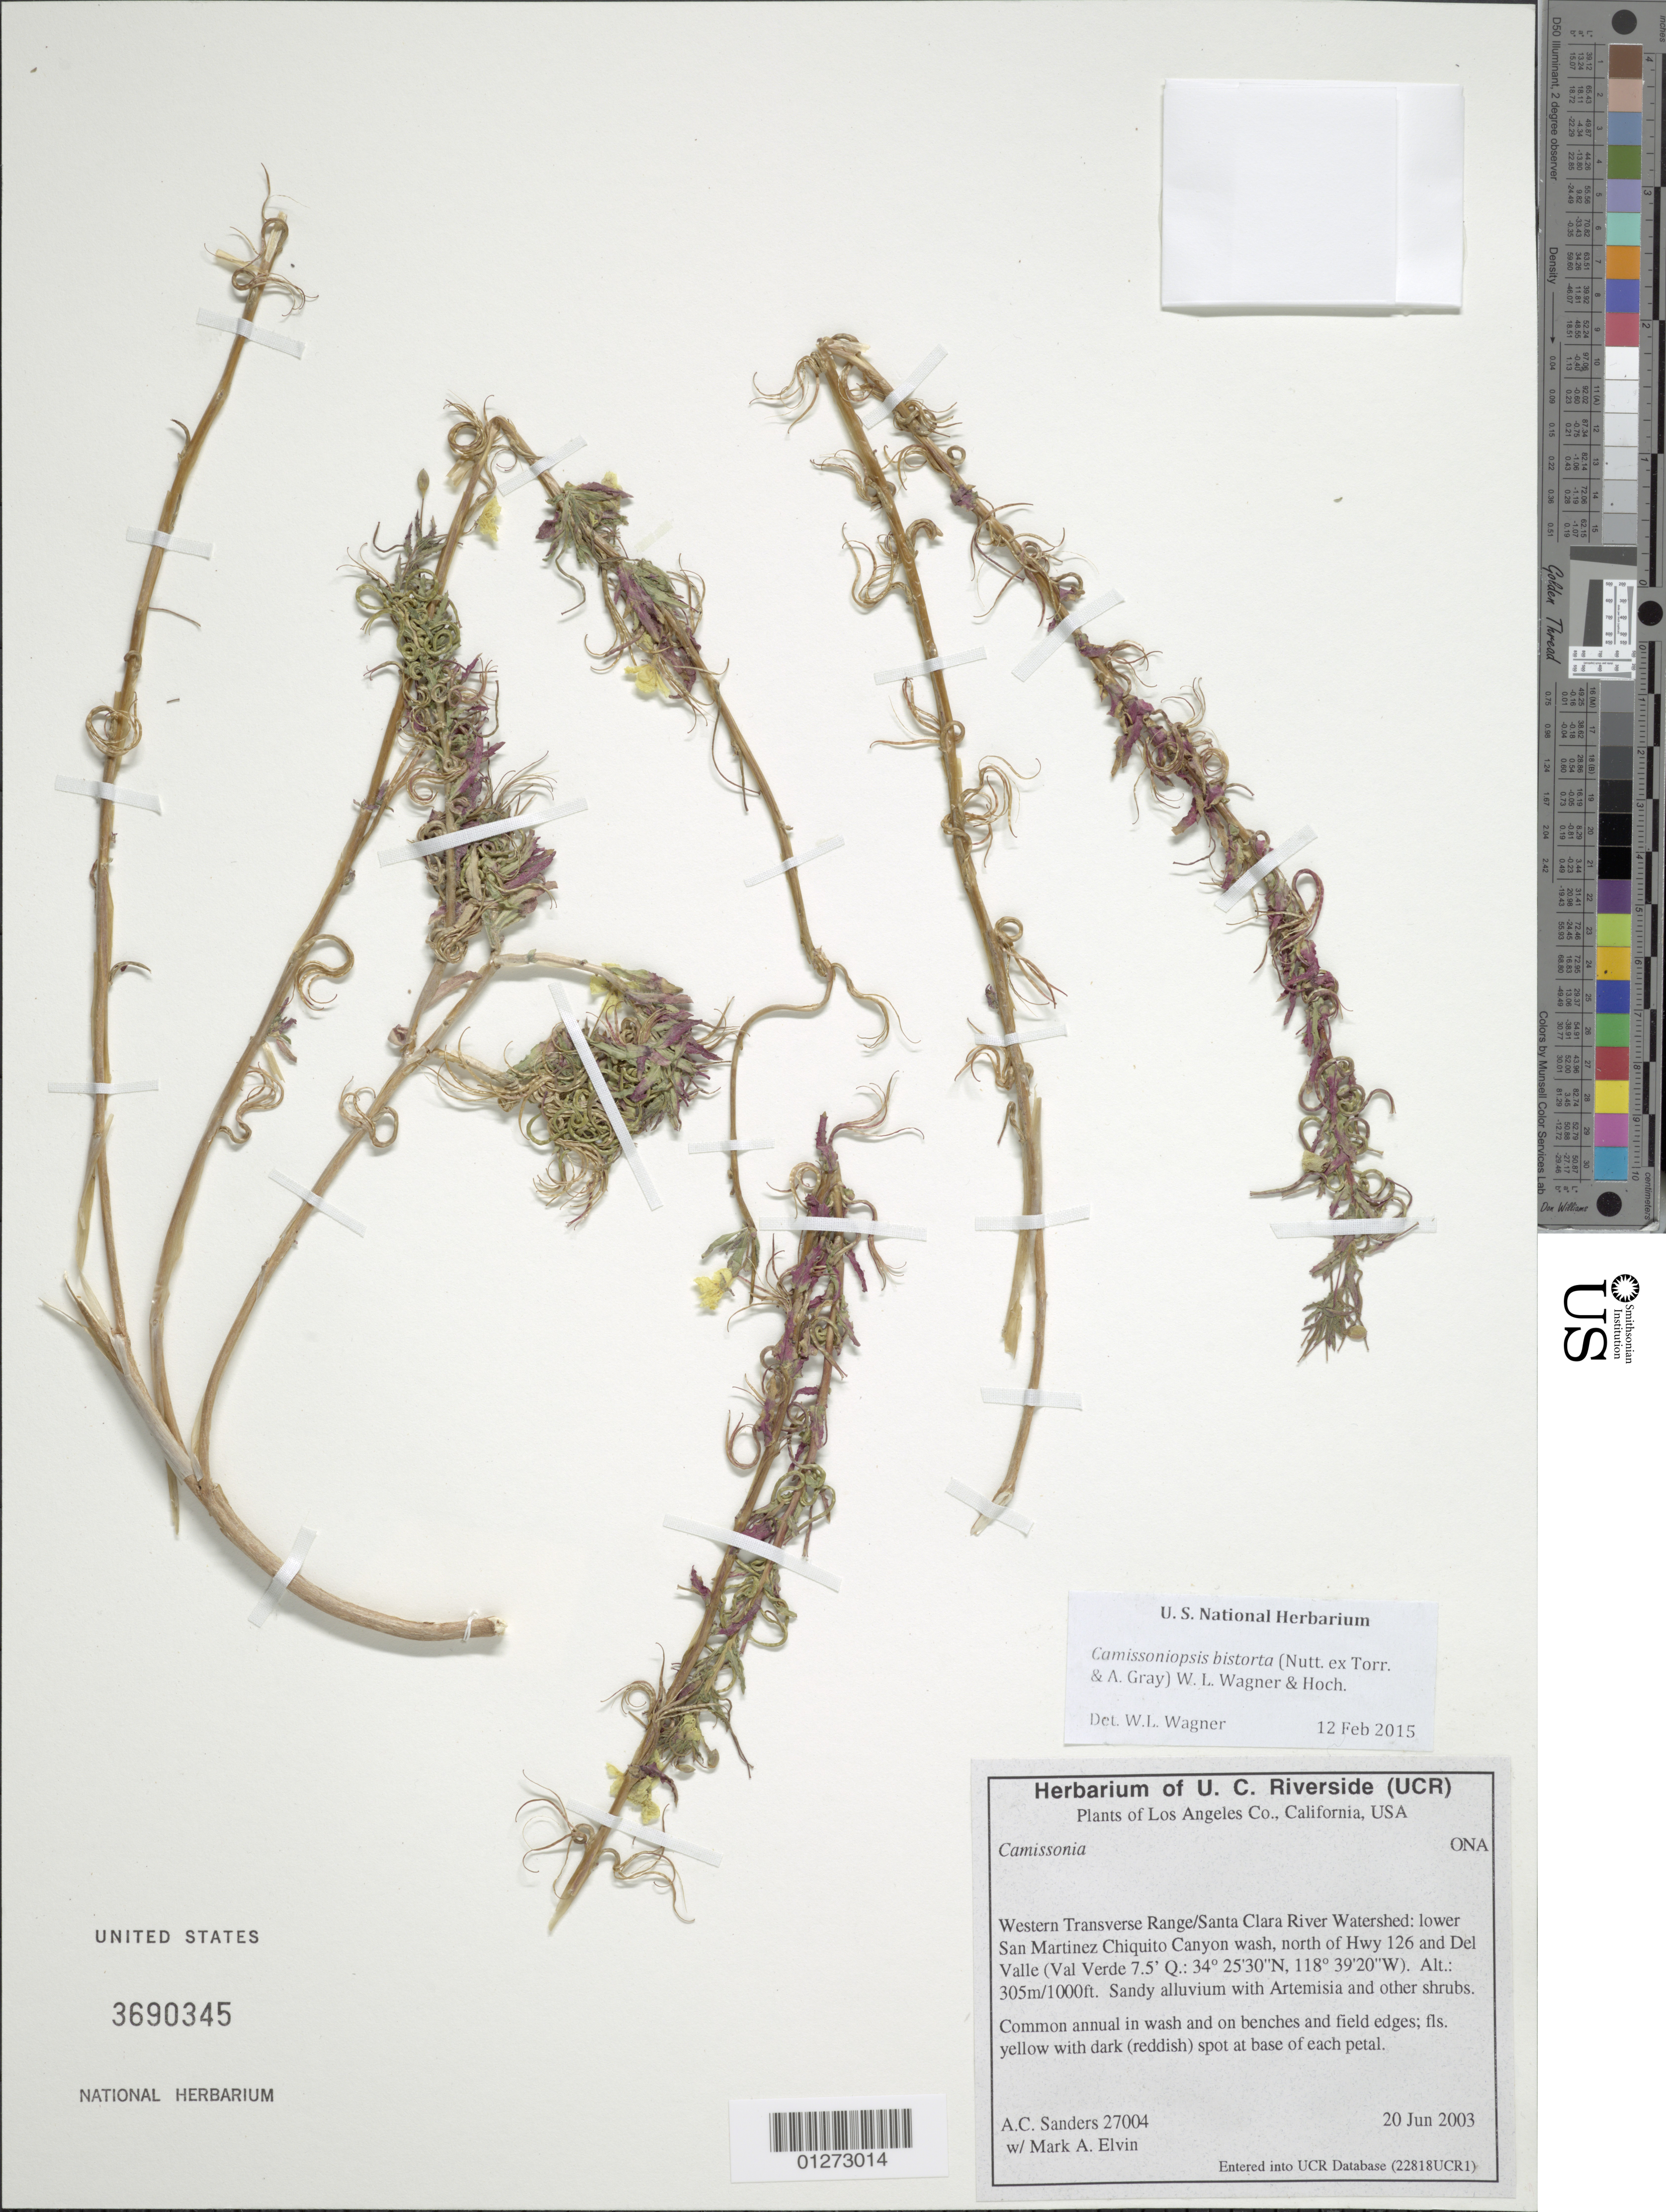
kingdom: Plantae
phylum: Tracheophyta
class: Magnoliopsida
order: Myrtales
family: Onagraceae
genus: Camissoniopsis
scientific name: Camissoniopsis bistorta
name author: (Nutt. ex Torr. & A. Gray) W.L. Wagner & Hoch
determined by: Wagner, W. L., (BOT), Smithsonian Institution - National Museum of Natural History (UNITED STATES)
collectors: A. Sanders & M. Elvin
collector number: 27004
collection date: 2003-06-20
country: United States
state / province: California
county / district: Los Angeles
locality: Western Transverse Range/Santa Clara River Watershed, lower San Martinez Chiquito Canyon wash, north of Hwy 126 and Del Valle.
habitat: Shrubs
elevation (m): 305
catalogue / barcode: US 3690345